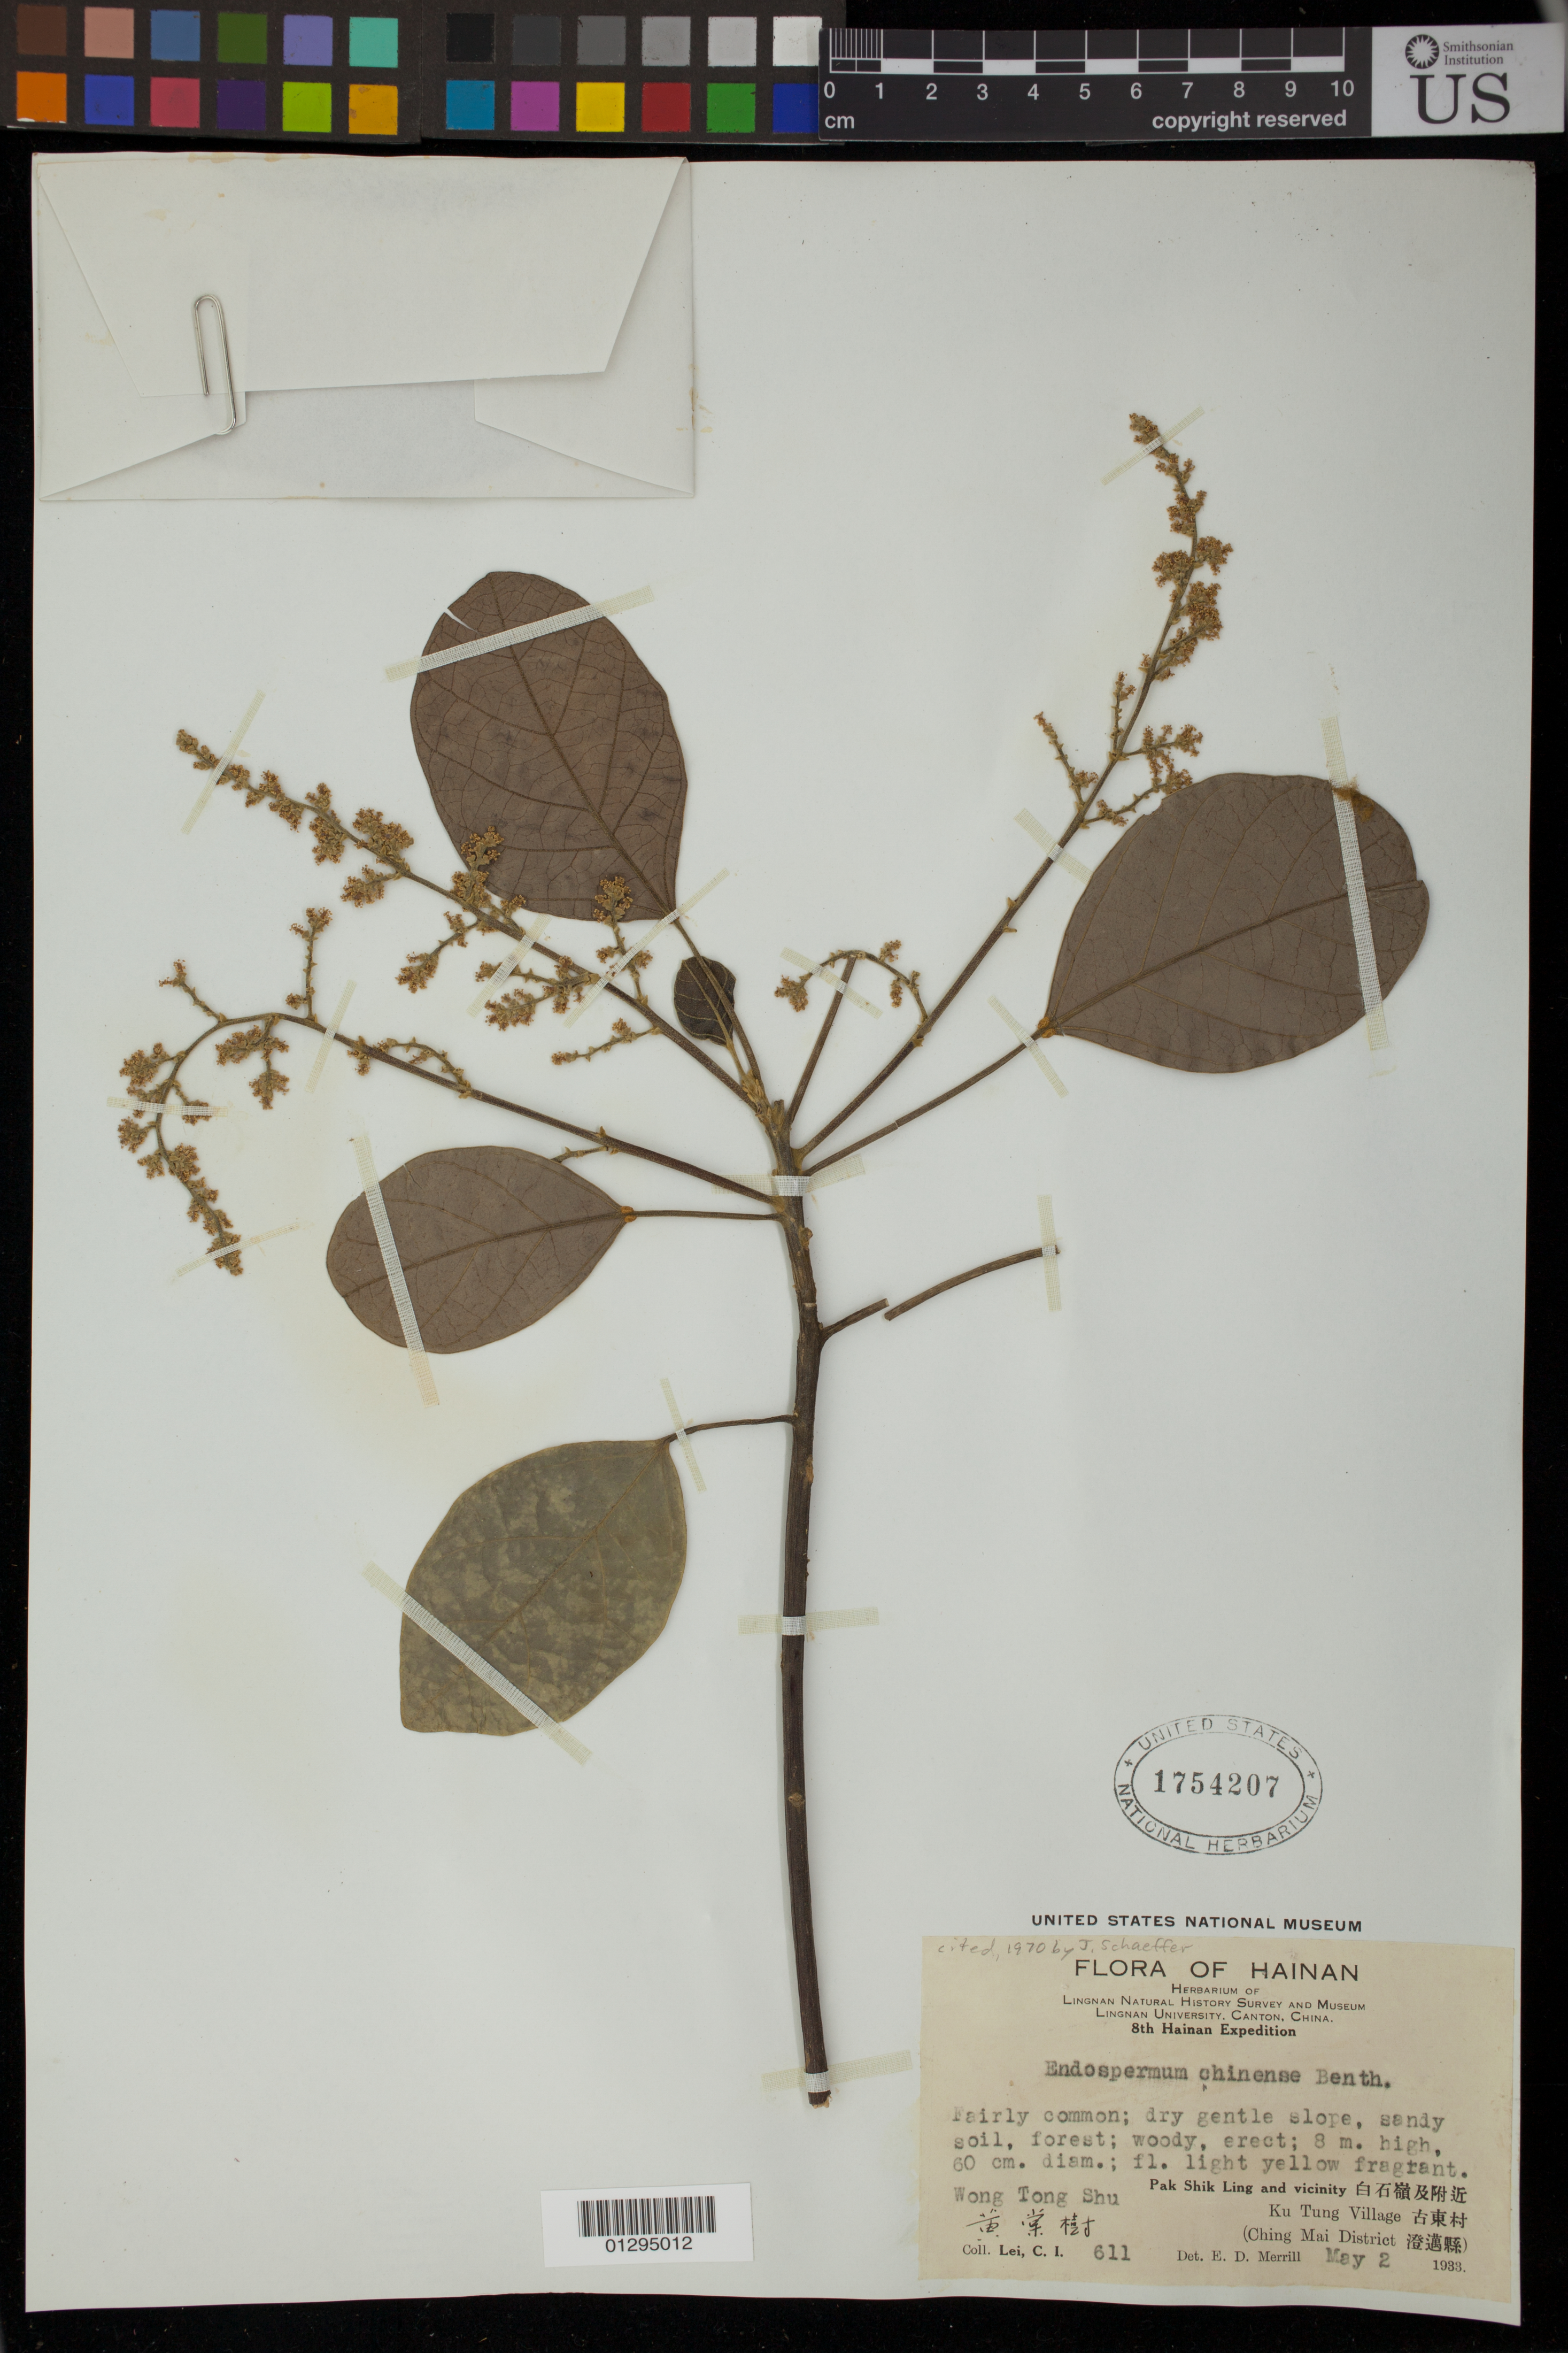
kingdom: Plantae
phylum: Tracheophyta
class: Magnoliopsida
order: Malpighiales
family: Euphorbiaceae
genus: Endospermum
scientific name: Endospermum chinense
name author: Benth.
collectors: C. I. Lei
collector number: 611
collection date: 1933-05-02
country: China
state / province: Hainan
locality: Pak Shik Ling and vicinity. Ku Tung Village. Ching Mai District.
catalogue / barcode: US 1754207